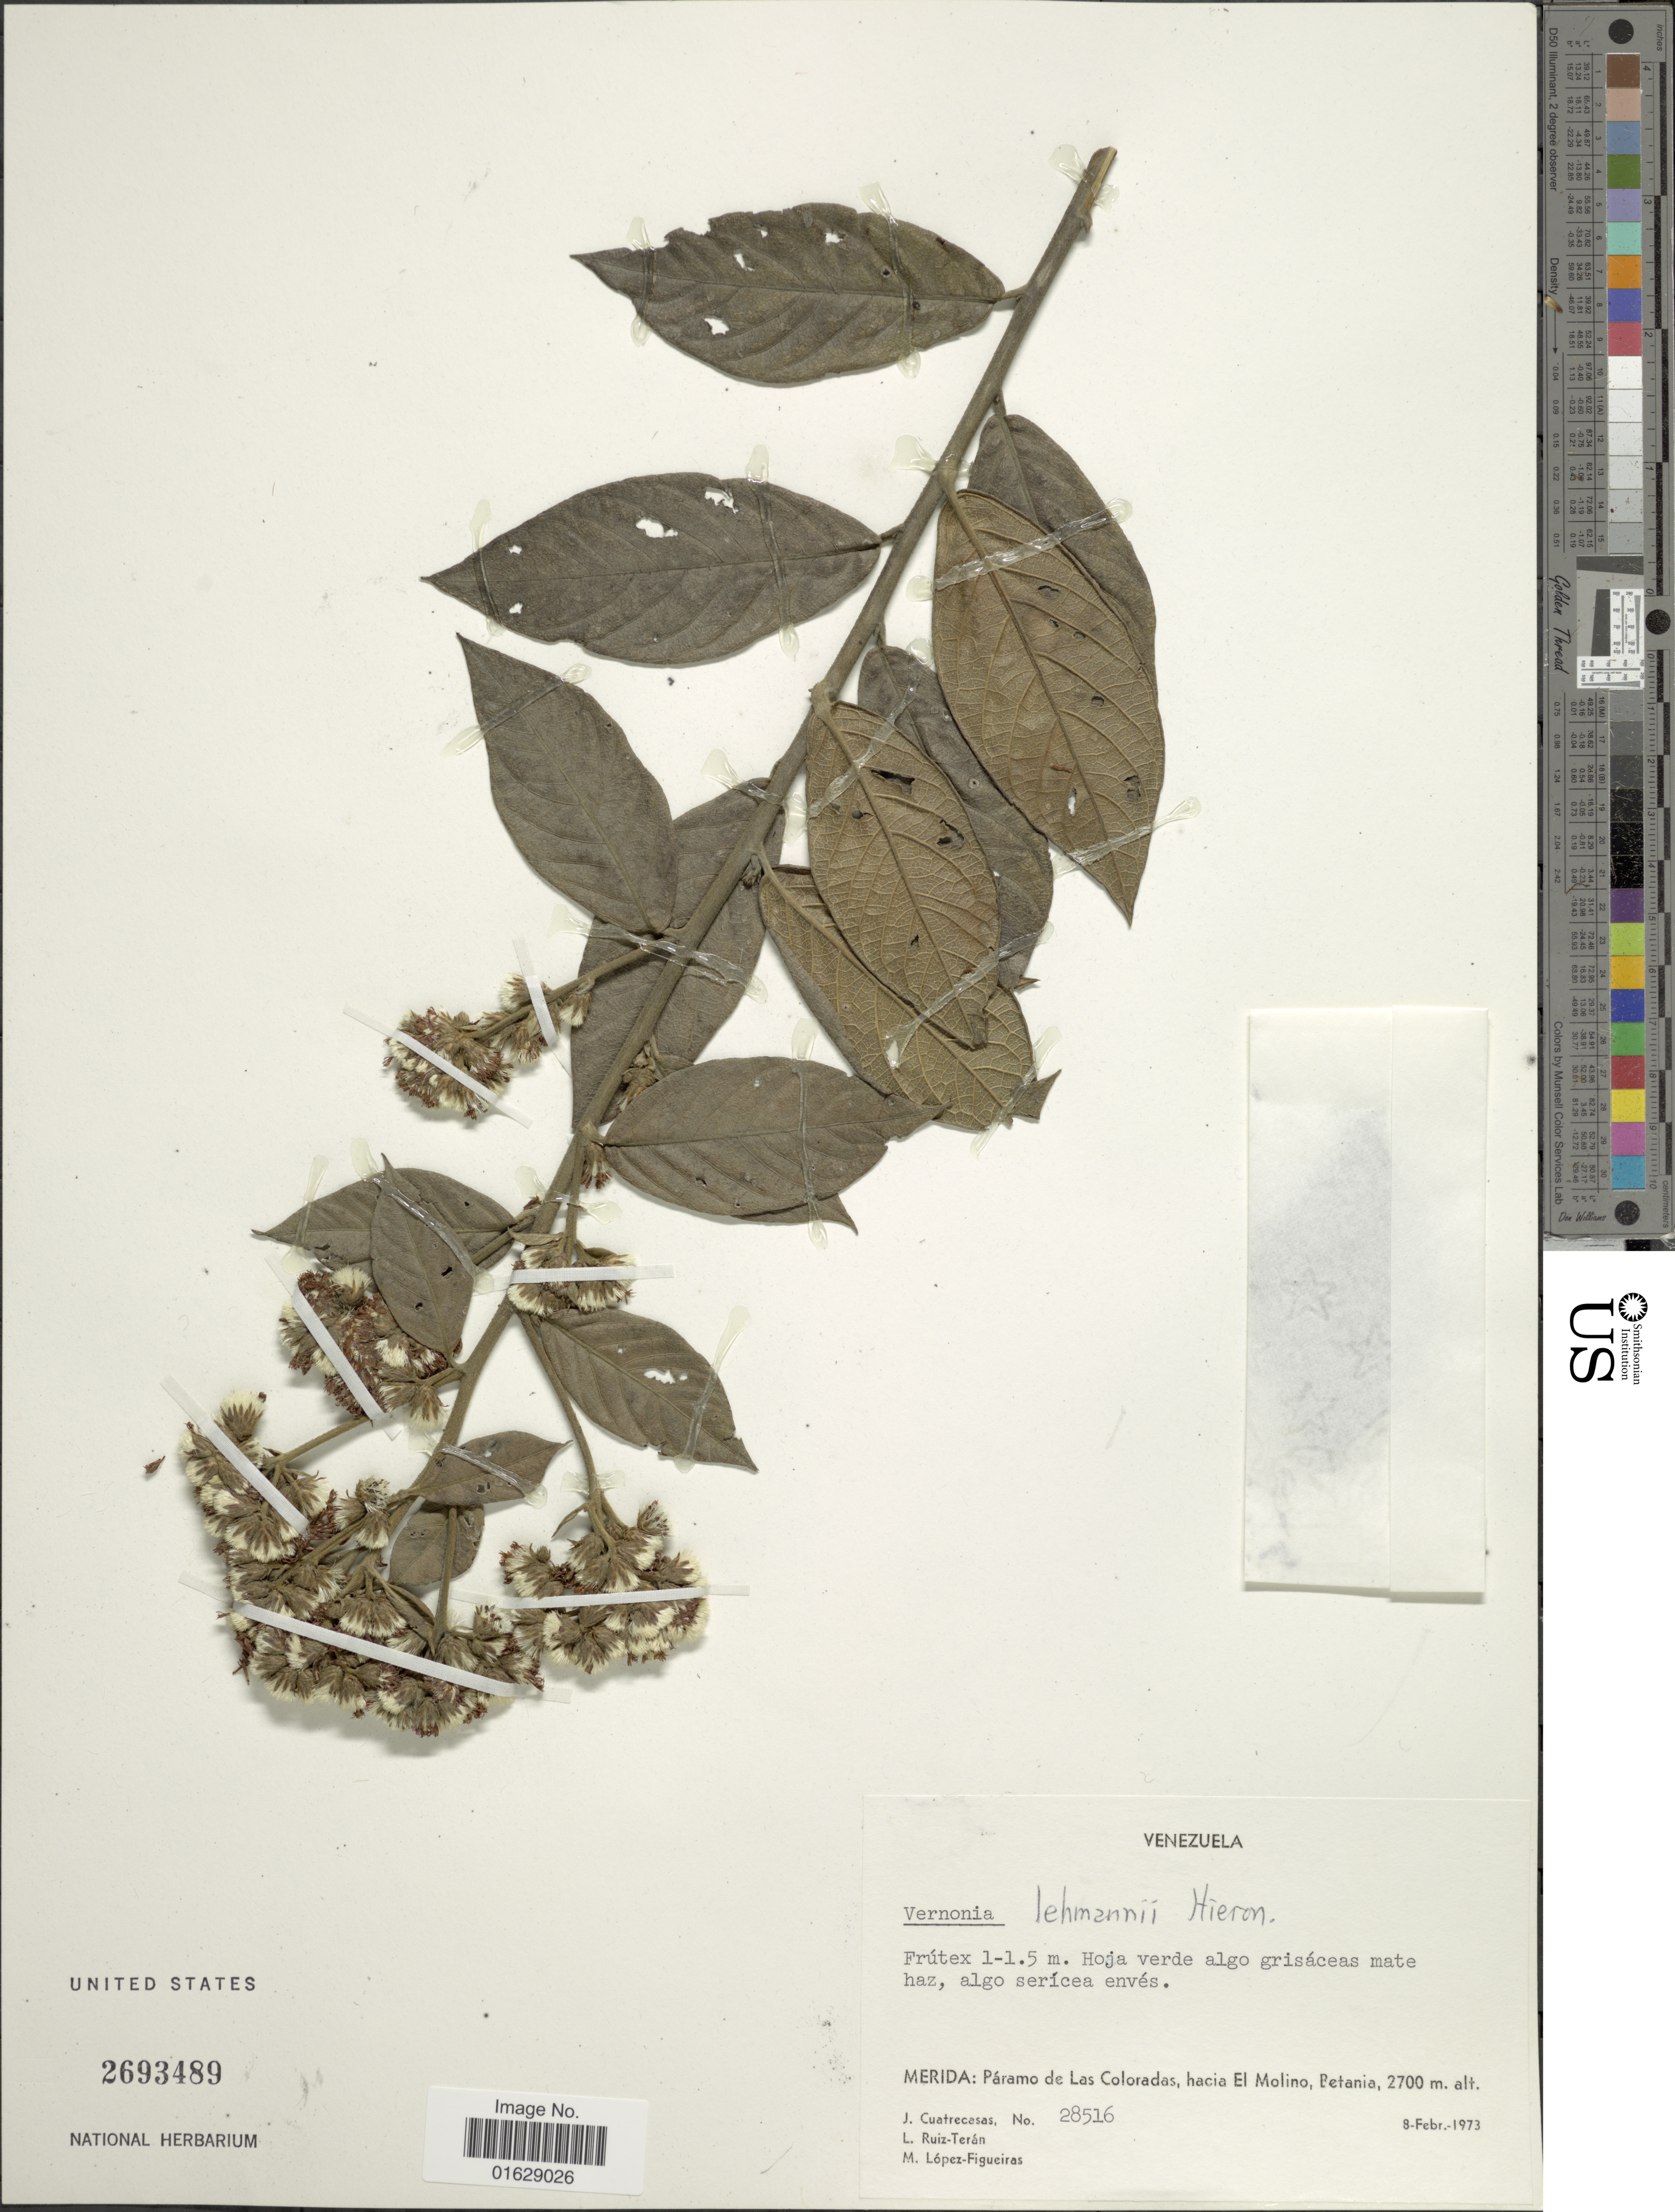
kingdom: Plantae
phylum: Tracheophyta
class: Magnoliopsida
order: Asterales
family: Asteraceae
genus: Lepidaploa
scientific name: Lepidaploa lehmannii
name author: (Hieron.) H. Rob.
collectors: J. Cuatrecasas, L. E. Ruíz-Terán & M. Lopéz-F.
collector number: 28516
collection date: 1973-02-08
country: Venezuela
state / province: Mérida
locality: Paramo de Las Coloradas, hacia El Molino, Petania.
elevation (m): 2700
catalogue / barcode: US 2693489